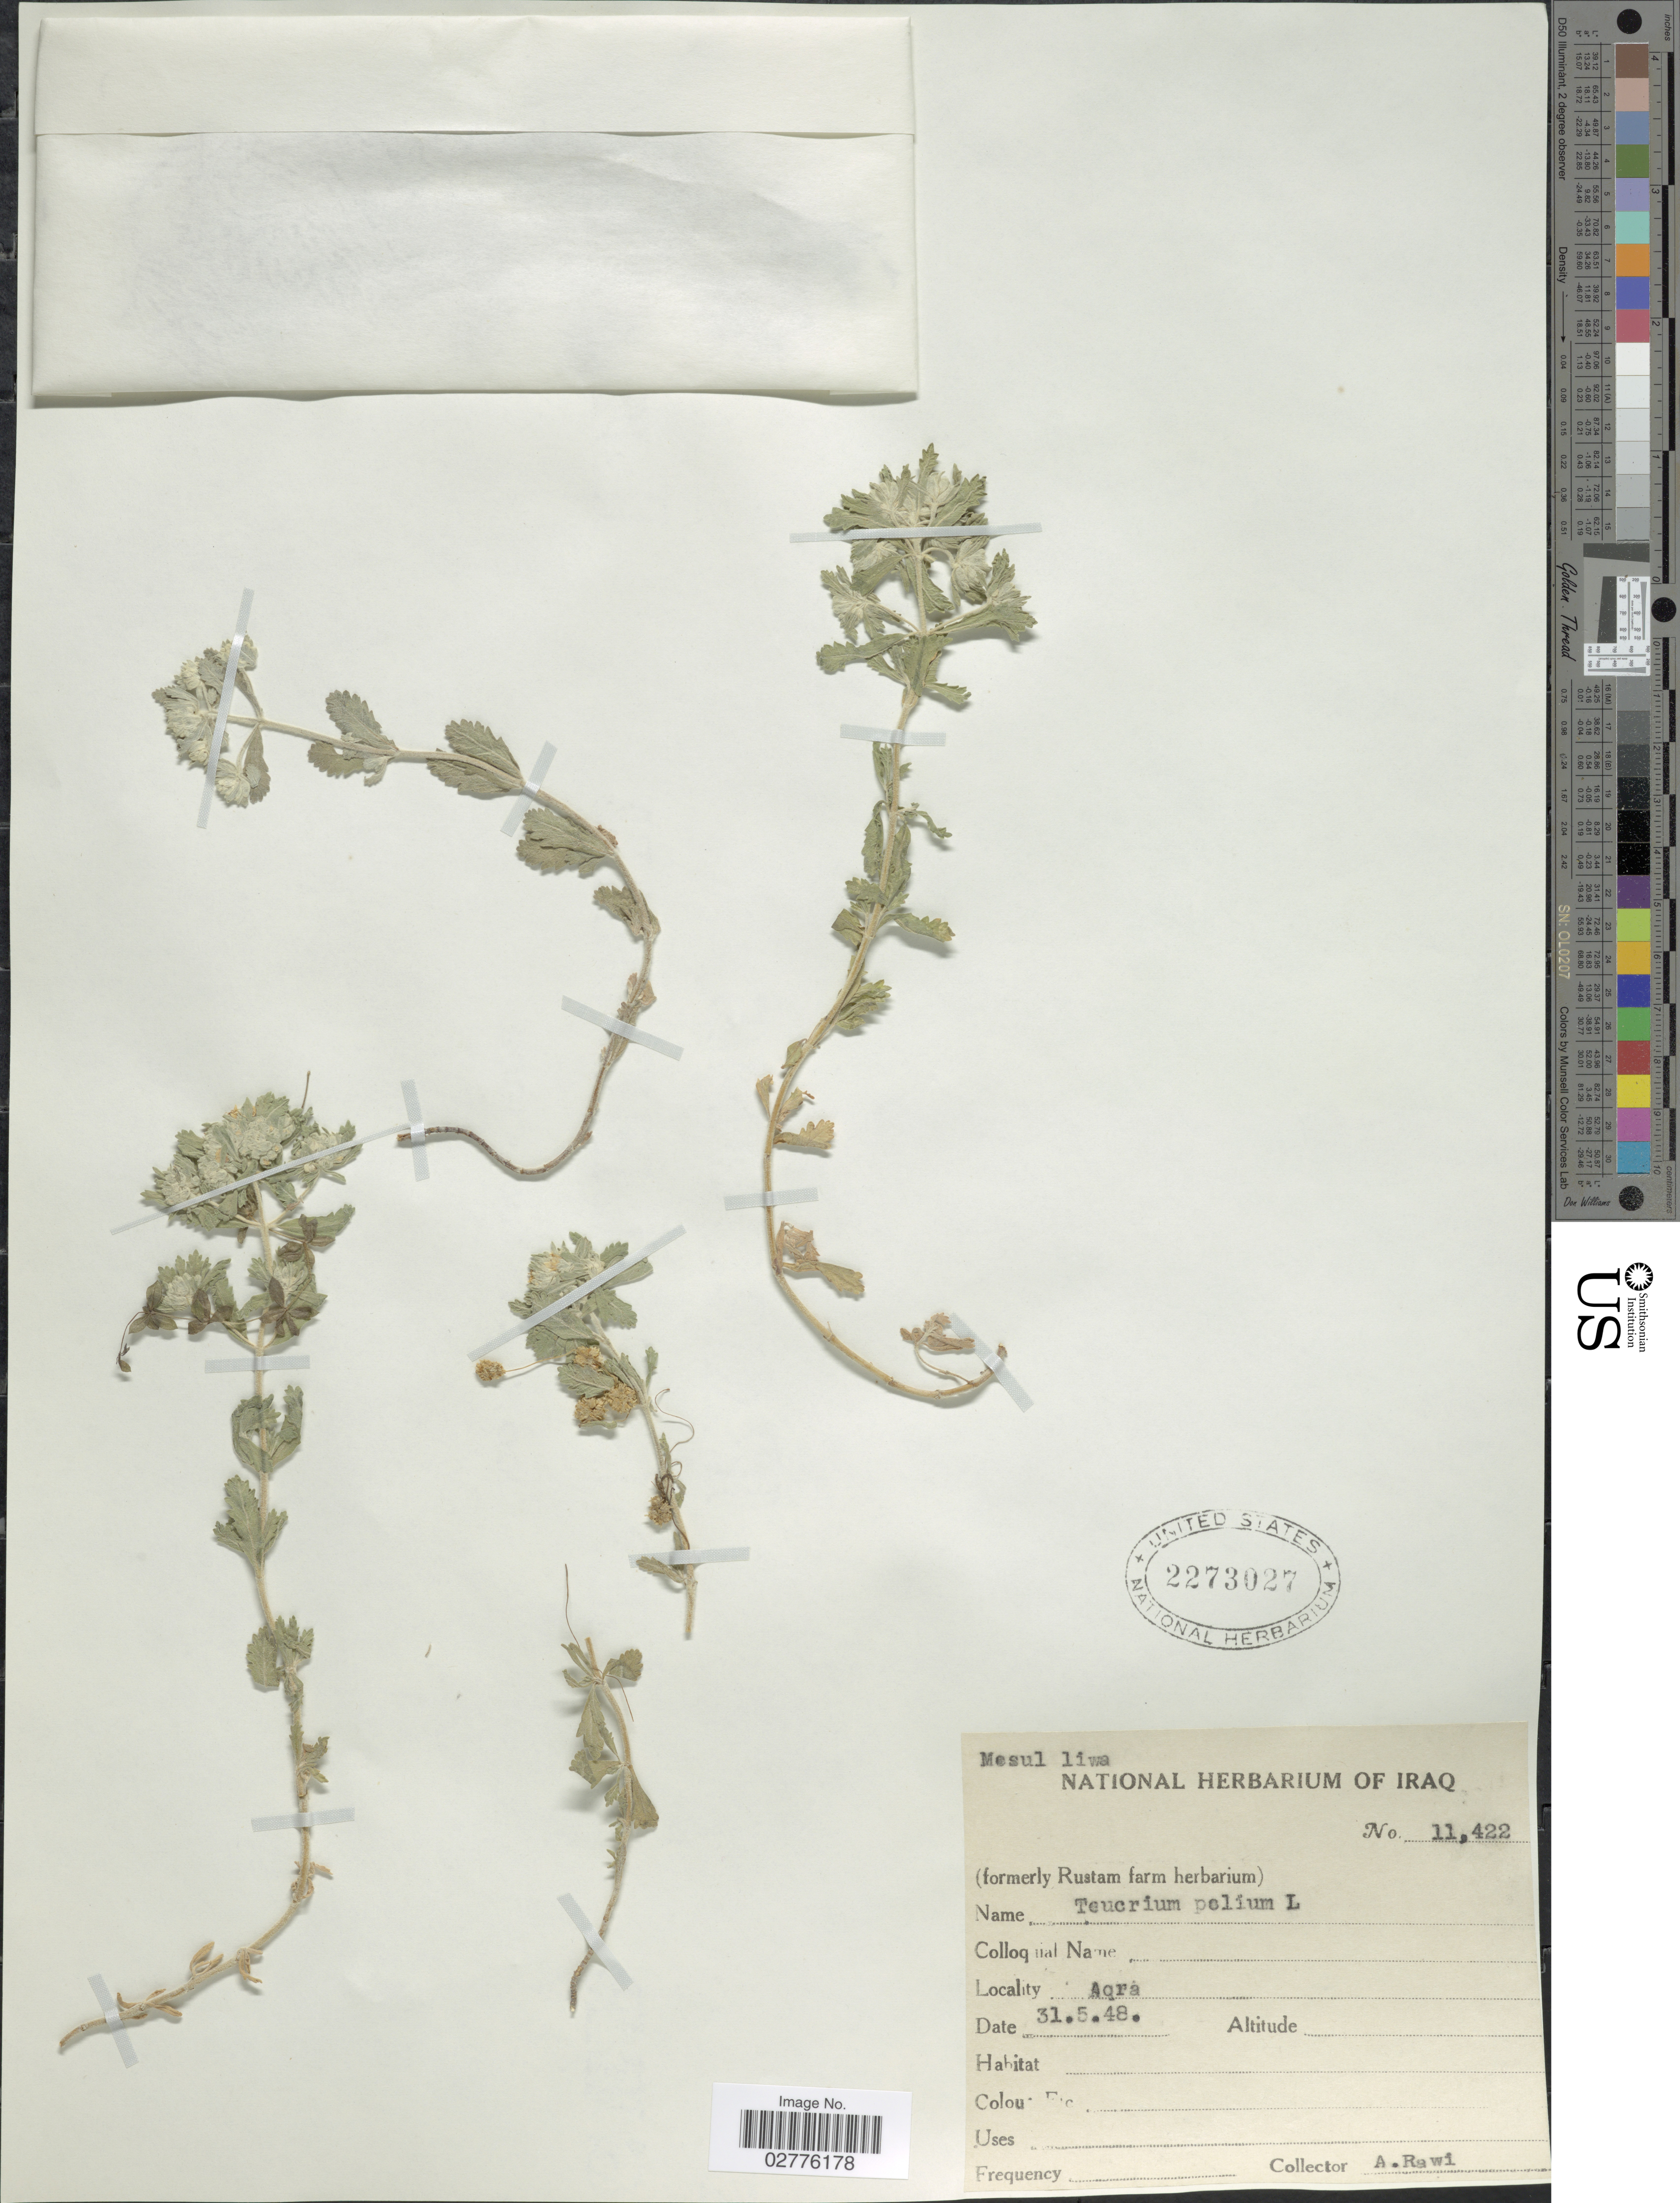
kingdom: Plantae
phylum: Tracheophyta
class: Magnoliopsida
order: Lamiales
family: Lamiaceae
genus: Teucrium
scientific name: Teucrium polium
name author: L.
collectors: A. Rawi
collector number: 11422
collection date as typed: Transcribed d/m/y: 31/5/48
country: Iraq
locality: Aqra, Mosul liwa.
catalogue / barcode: US 2273027